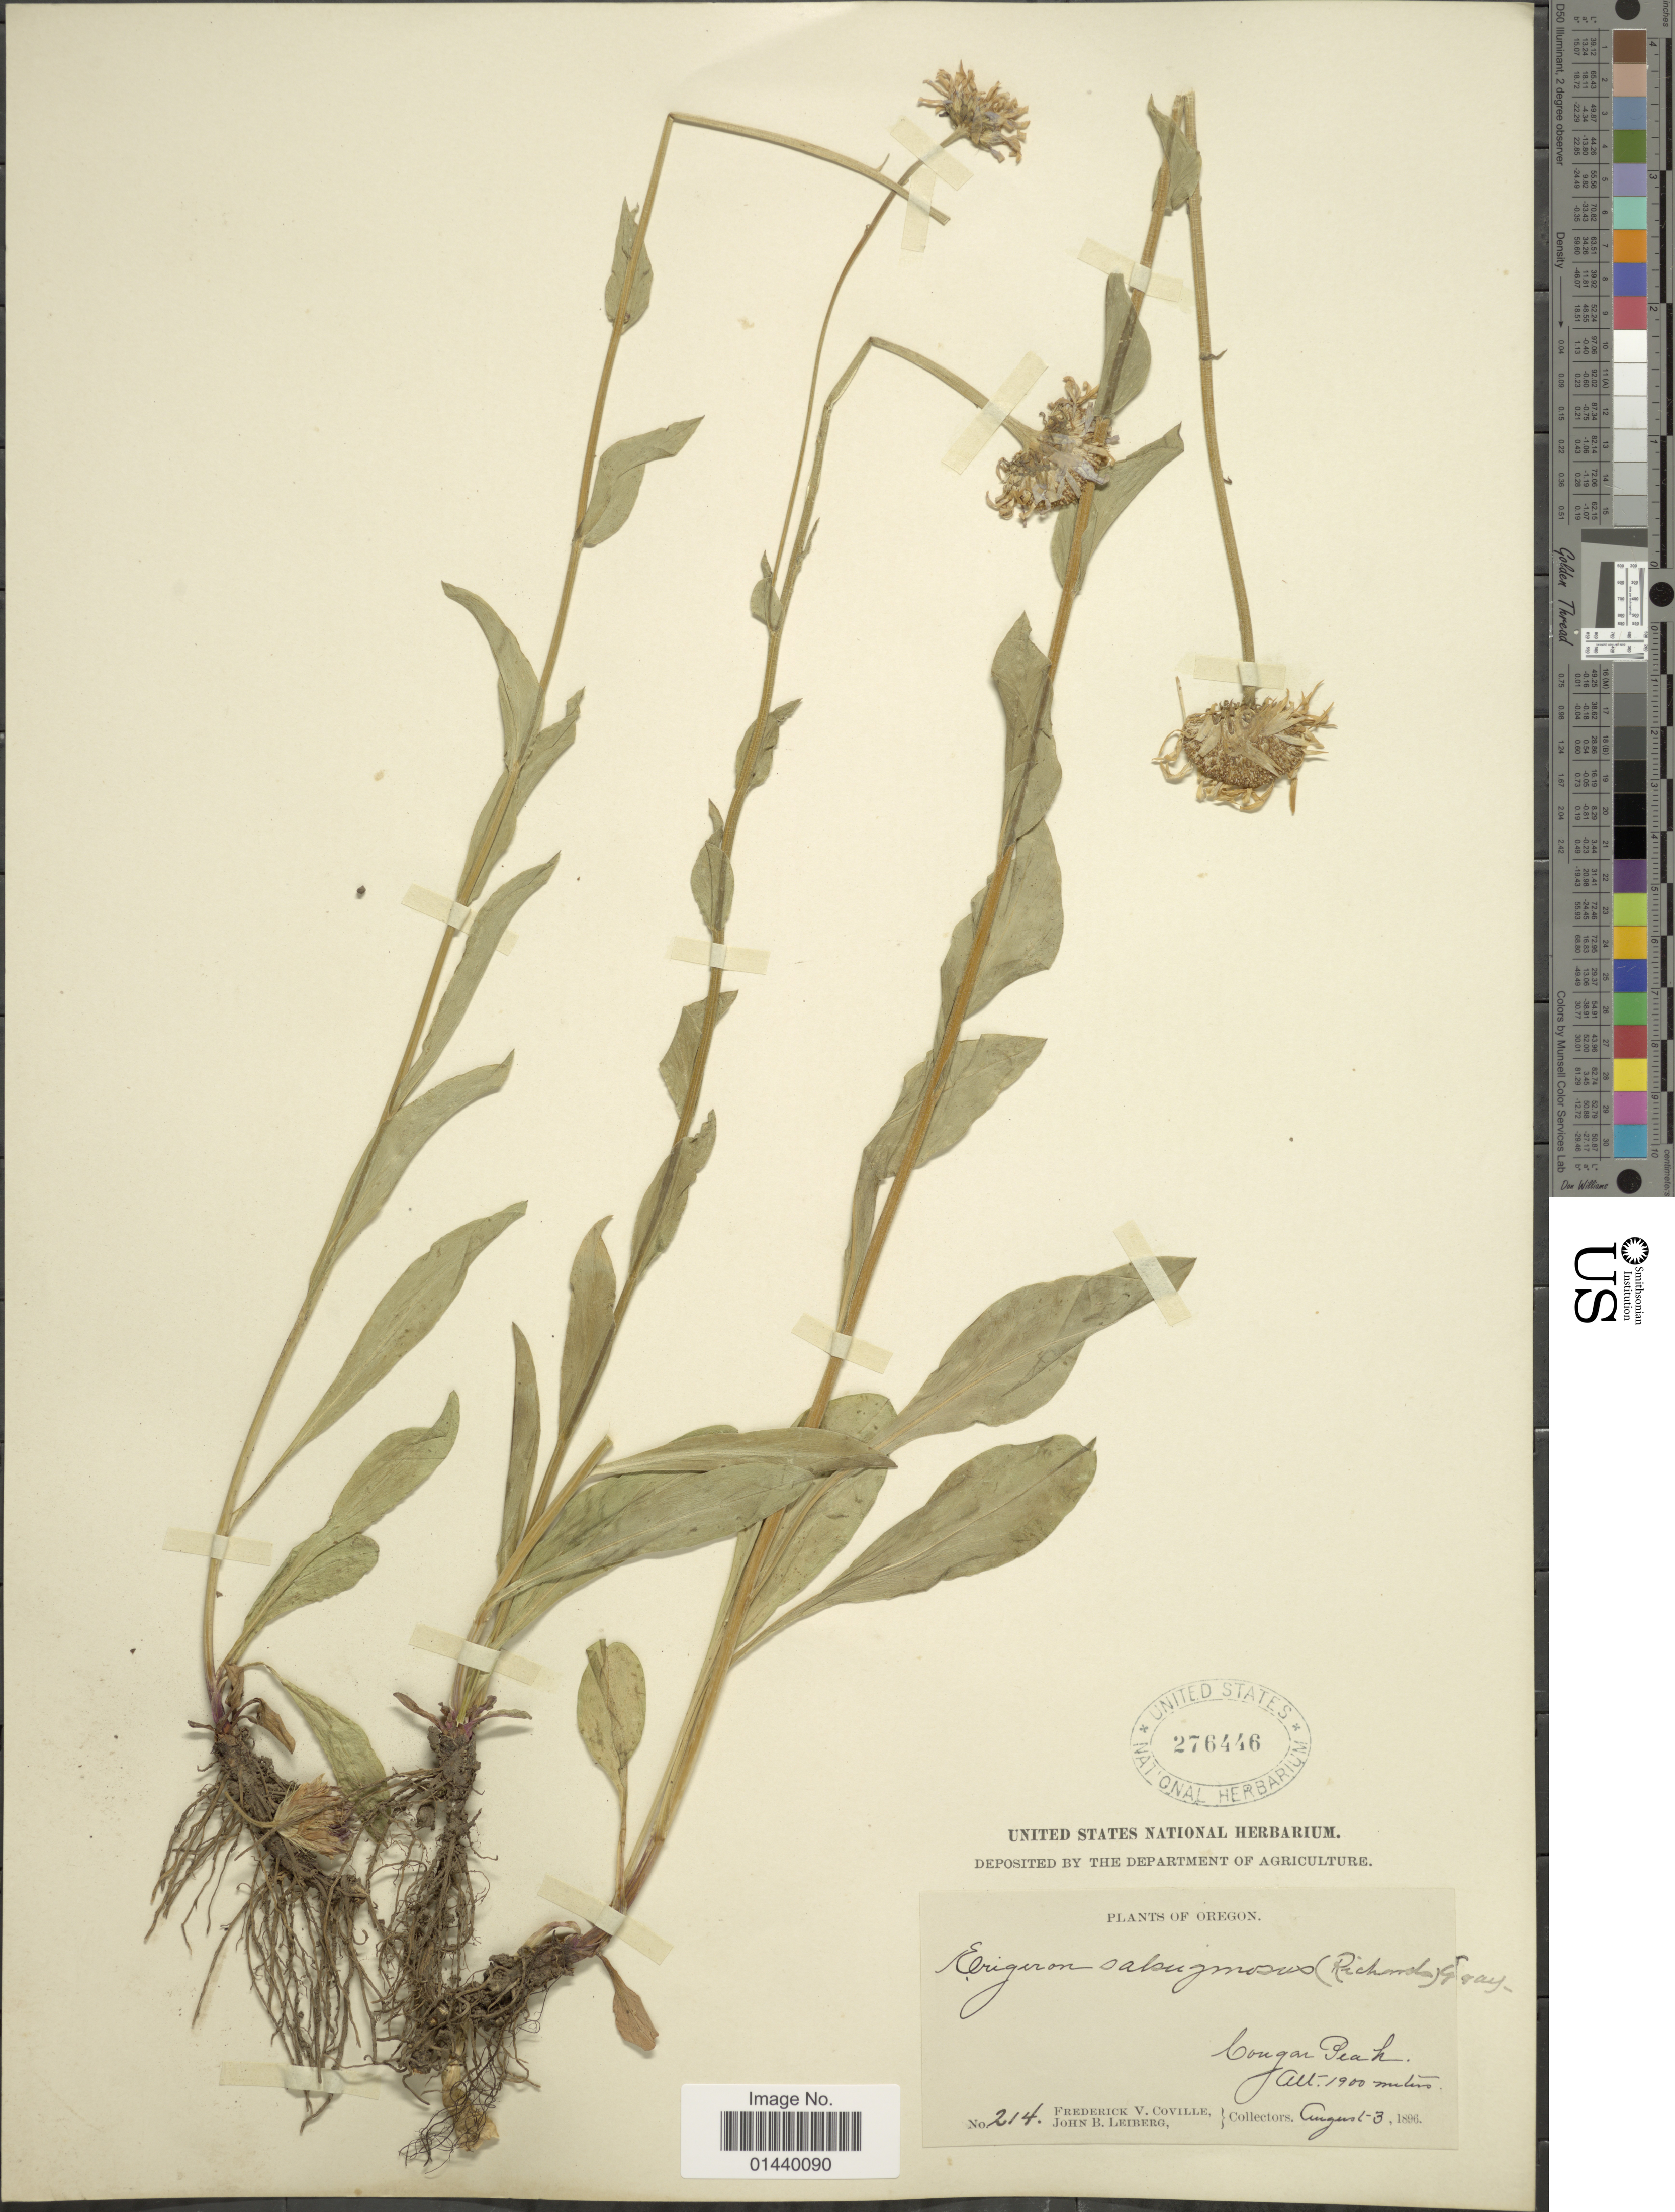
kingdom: Plantae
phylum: Tracheophyta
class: Magnoliopsida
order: Asterales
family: Asteraceae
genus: Erigeron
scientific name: Erigeron salsuginosus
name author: (Richardson ex R. Br.) A. Gray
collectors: F. V. Coville & J. B. Leiberg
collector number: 214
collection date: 1896-08-03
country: United States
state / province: Oregon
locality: Congan Peak.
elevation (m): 1900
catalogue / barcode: US 276446